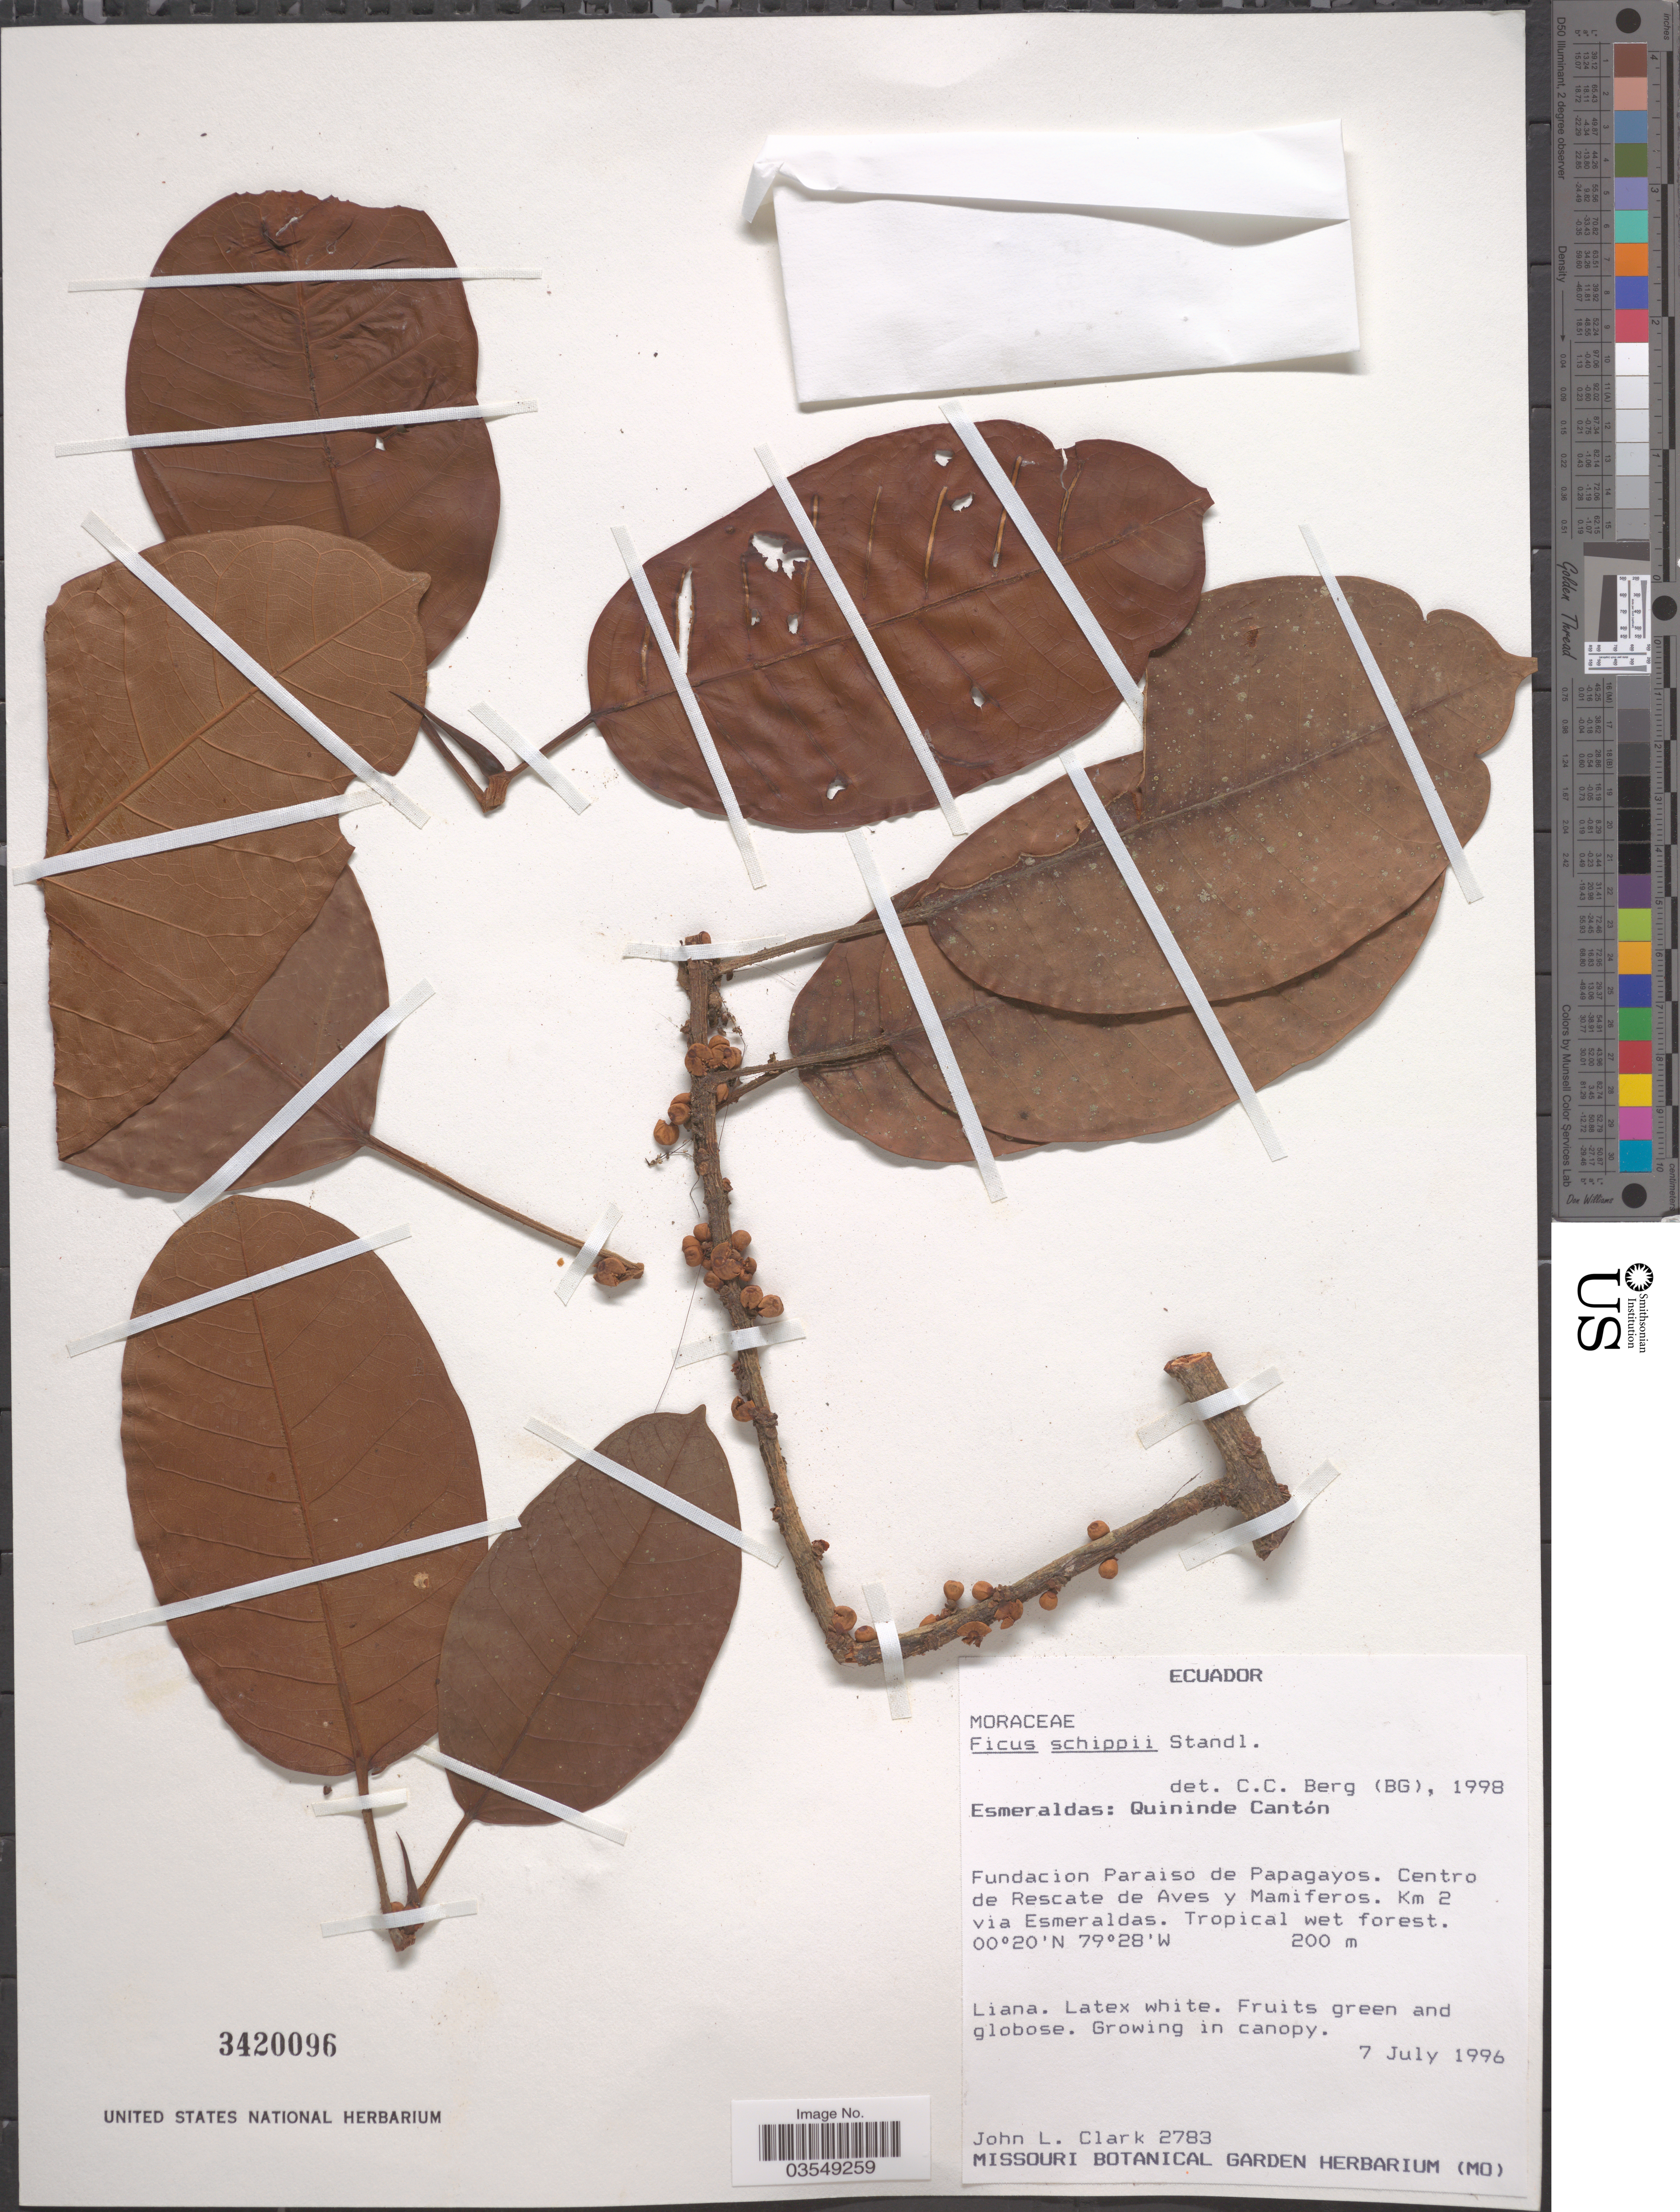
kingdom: Plantae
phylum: Tracheophyta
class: Magnoliopsida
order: Rosales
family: Moraceae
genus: Ficus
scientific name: Ficus schippii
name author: Standl.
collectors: J. L. Clark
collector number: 2783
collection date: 1996-07-07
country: Ecuador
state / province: Esmeraldas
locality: Quininde Cantón. Fundacion Paraiso de Papagayos. Centro de Rescate de Aves y Mamiferos. Km 2 via Esmeraldas.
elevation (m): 200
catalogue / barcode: US 3420096